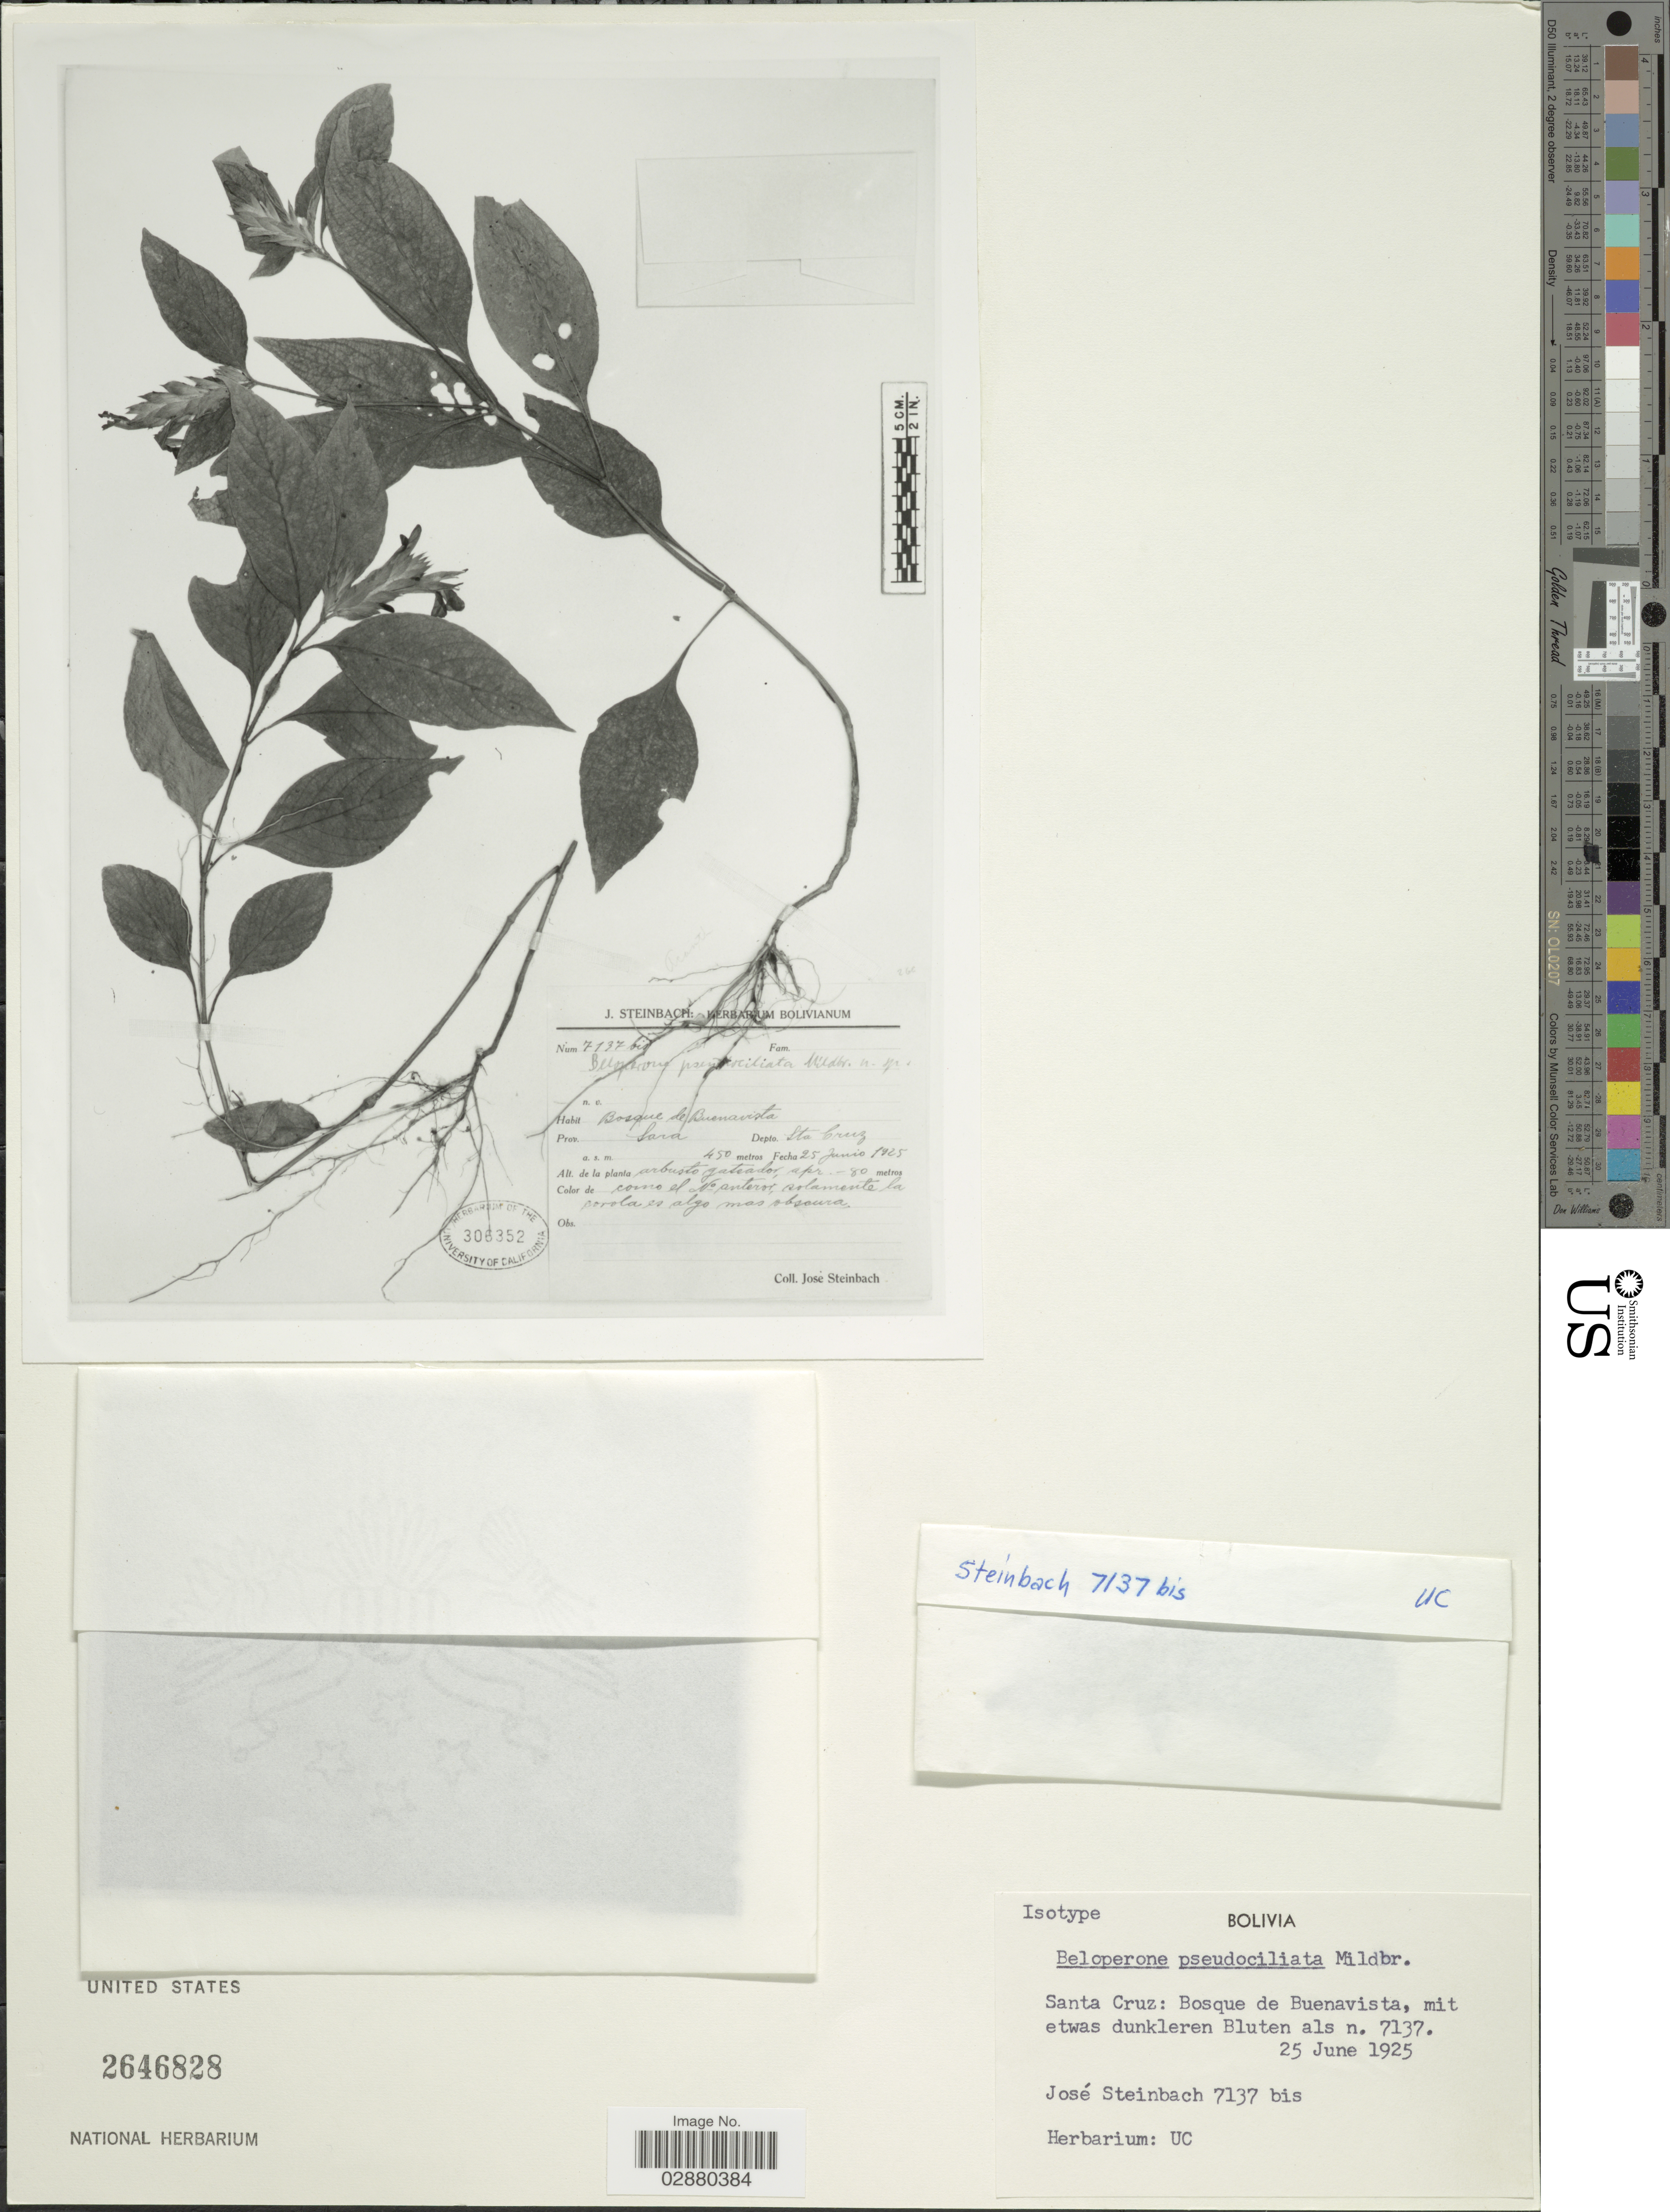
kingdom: Plantae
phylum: Tracheophyta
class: Magnoliopsida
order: Lamiales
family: Acanthaceae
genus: Justicia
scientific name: Justicia ramulosa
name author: (Morong) V.A.W. Graham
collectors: J. Steinbach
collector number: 7137bis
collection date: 1925-06-25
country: Bolivia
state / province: Santa Cruz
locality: Bosque de Buenavista.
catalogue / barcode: US 2646828